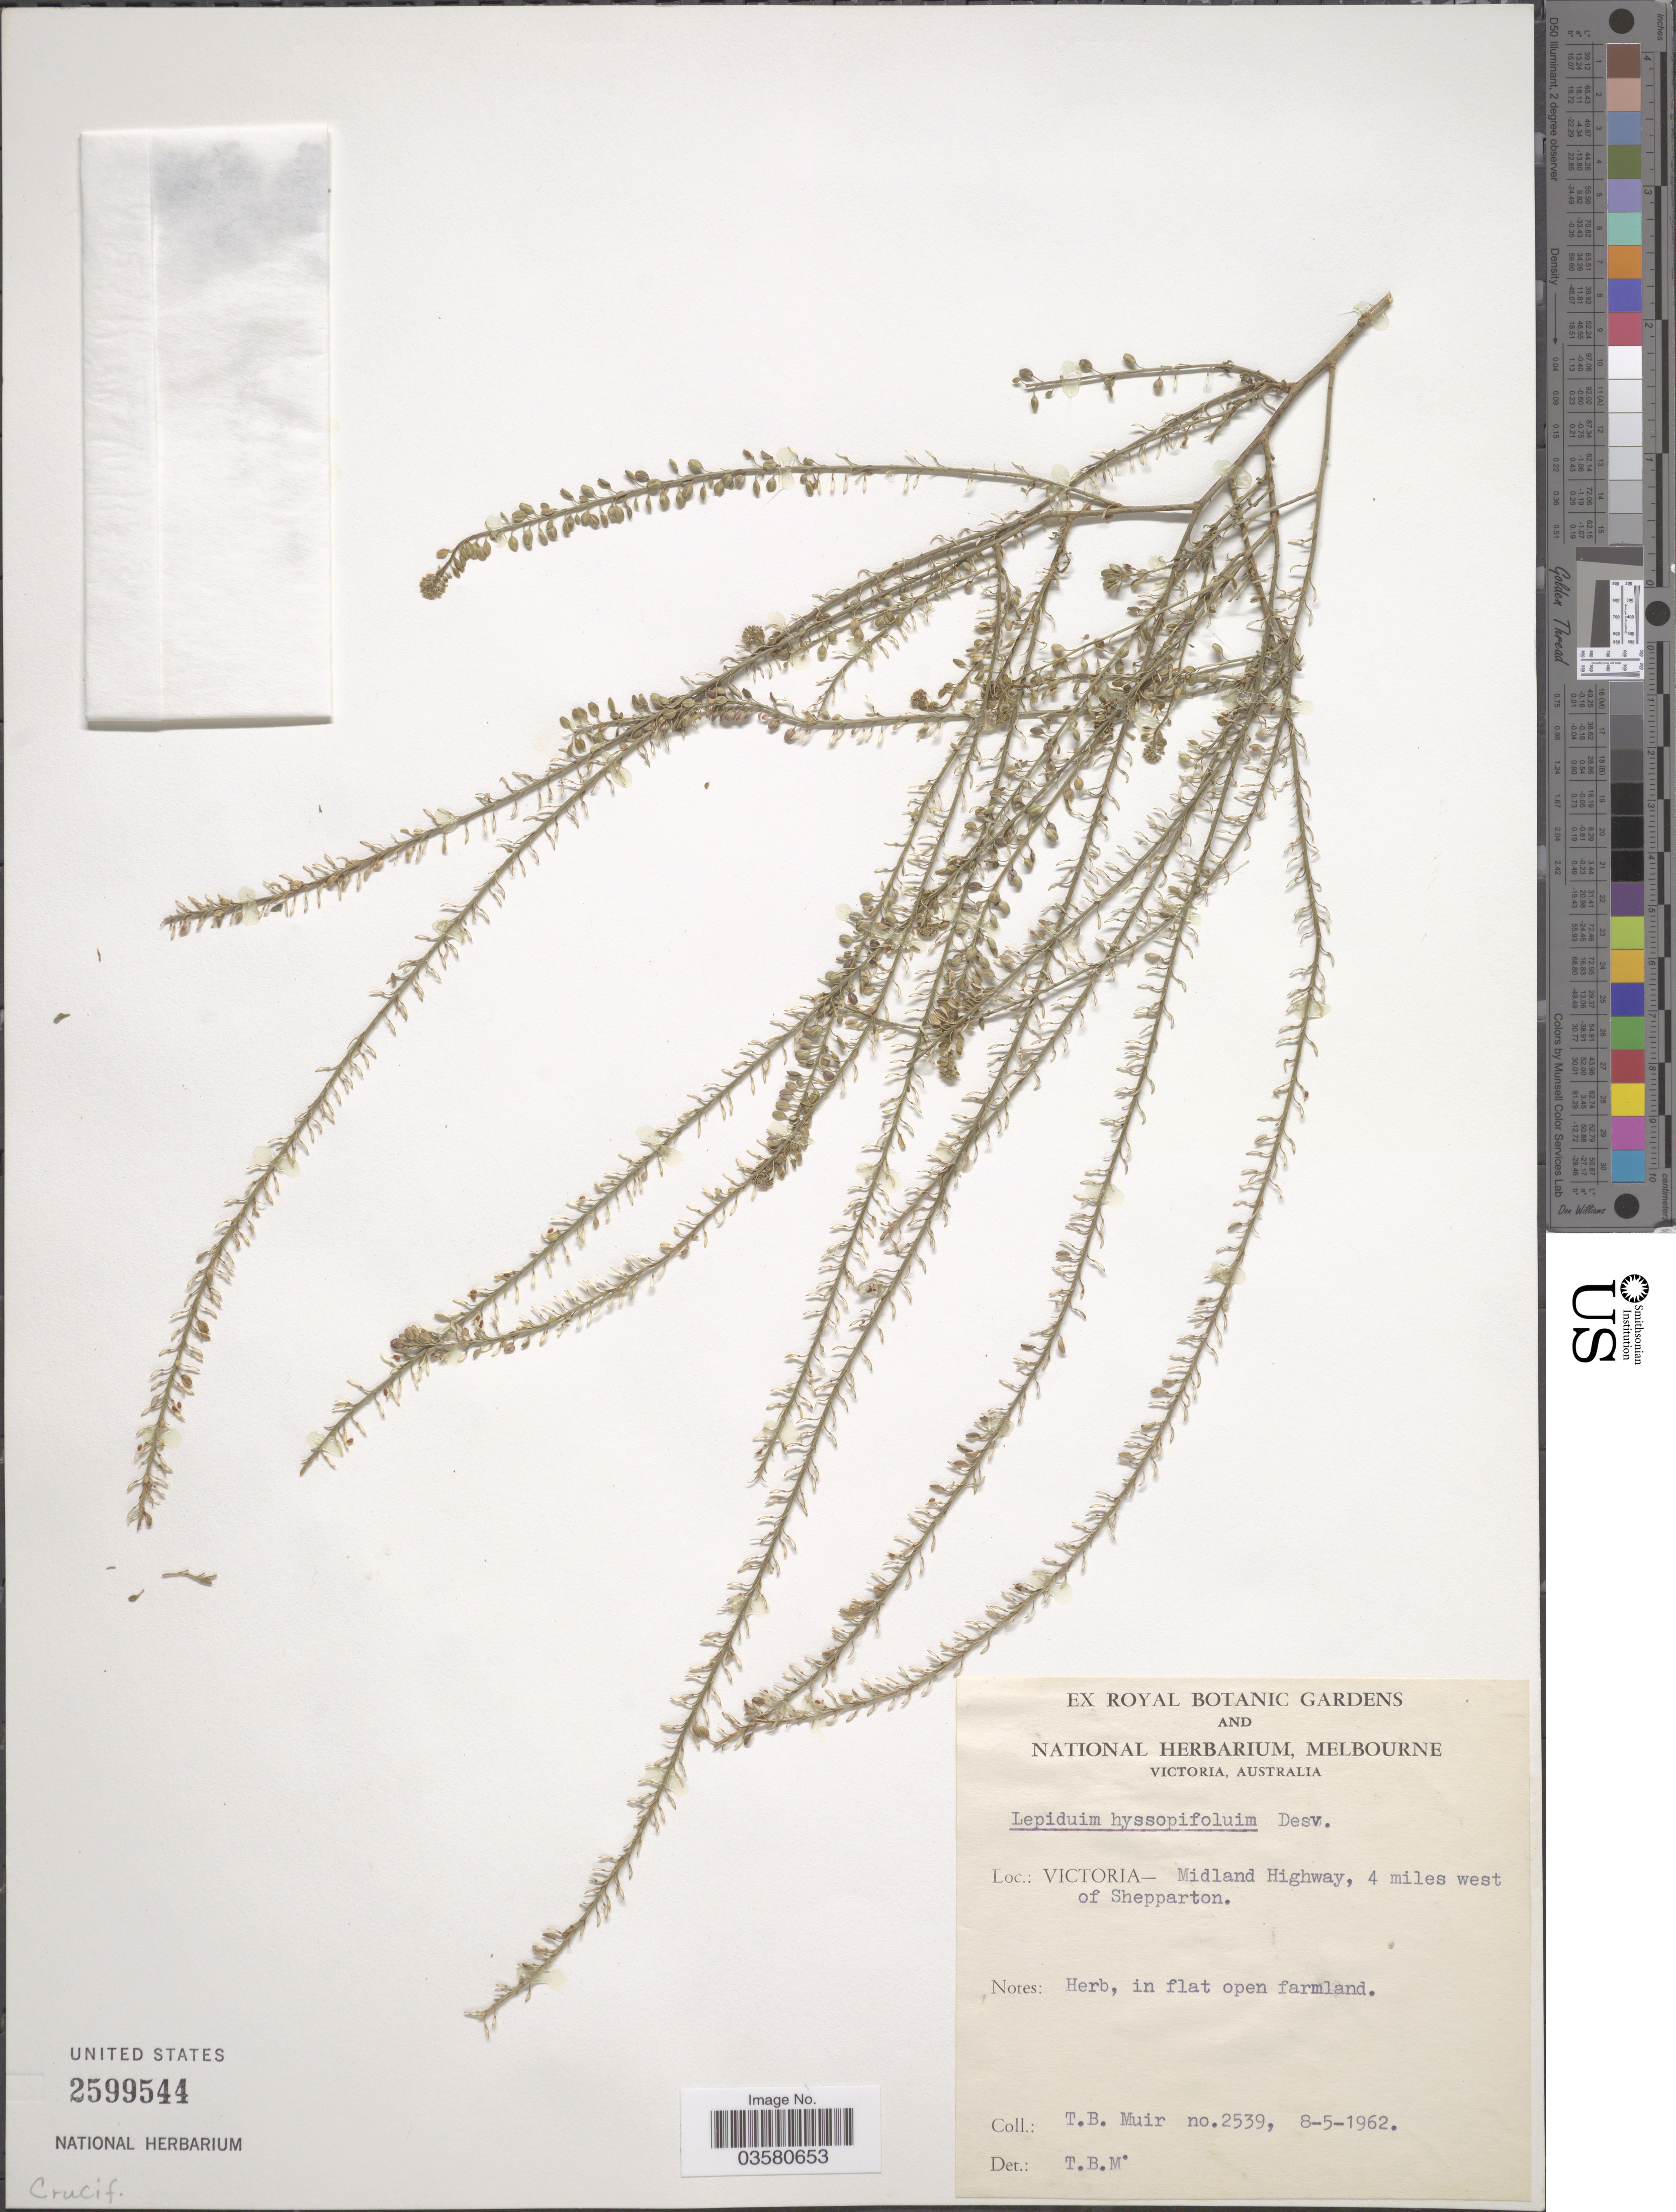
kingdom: Plantae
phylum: Tracheophyta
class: Magnoliopsida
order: Brassicales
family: Brassicaceae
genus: Lepidium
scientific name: Lepidium hyssopifolium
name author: Desv.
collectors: T. Muir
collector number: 2539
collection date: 1962-05-08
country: Australia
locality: Victoria - Midland Highway, 4 miles west of Shepparton.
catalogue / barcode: US 2599544